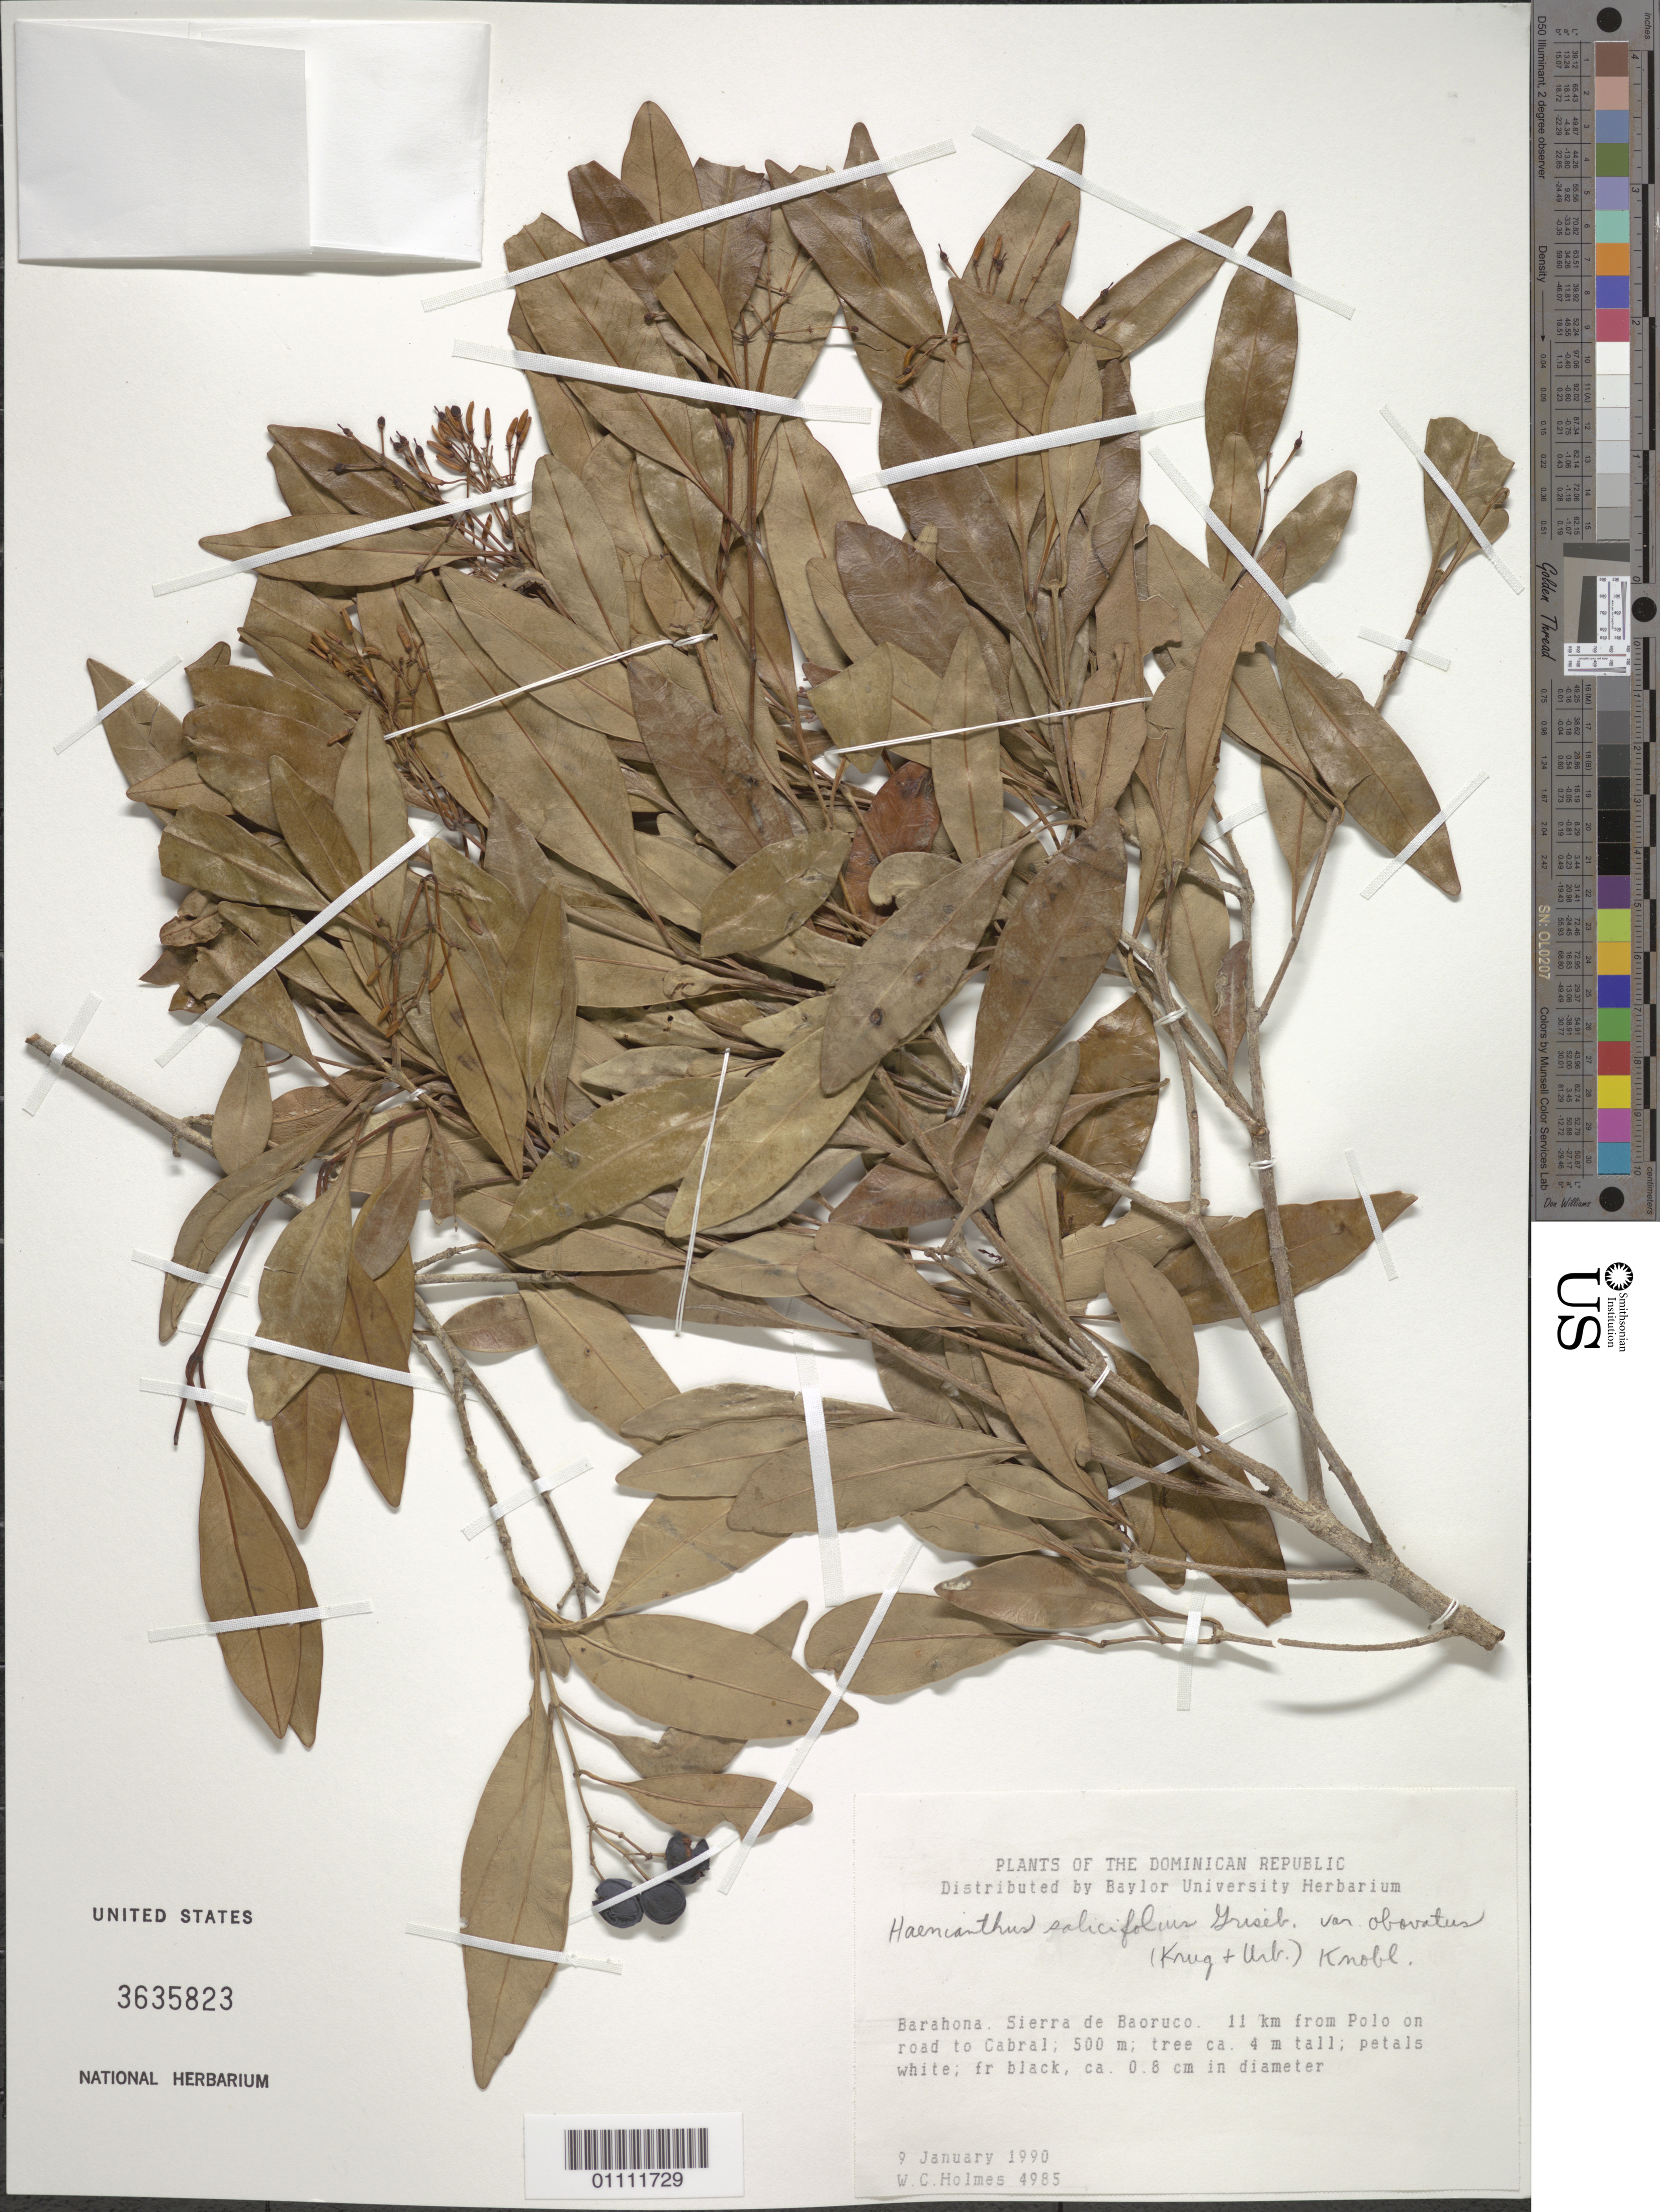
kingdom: Plantae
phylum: Tracheophyta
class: Magnoliopsida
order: Lamiales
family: Oleaceae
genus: Haenianthus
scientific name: Haenianthus salicifolius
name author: Griseb.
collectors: W. C. Holmes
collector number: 4985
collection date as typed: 09 Jan 1990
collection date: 1990-01-09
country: Dominican Republic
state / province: Barahona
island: Hispaniola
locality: Sierra de Baoruco, 11 km from Polo on road to Cabral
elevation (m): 500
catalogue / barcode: US 3635823